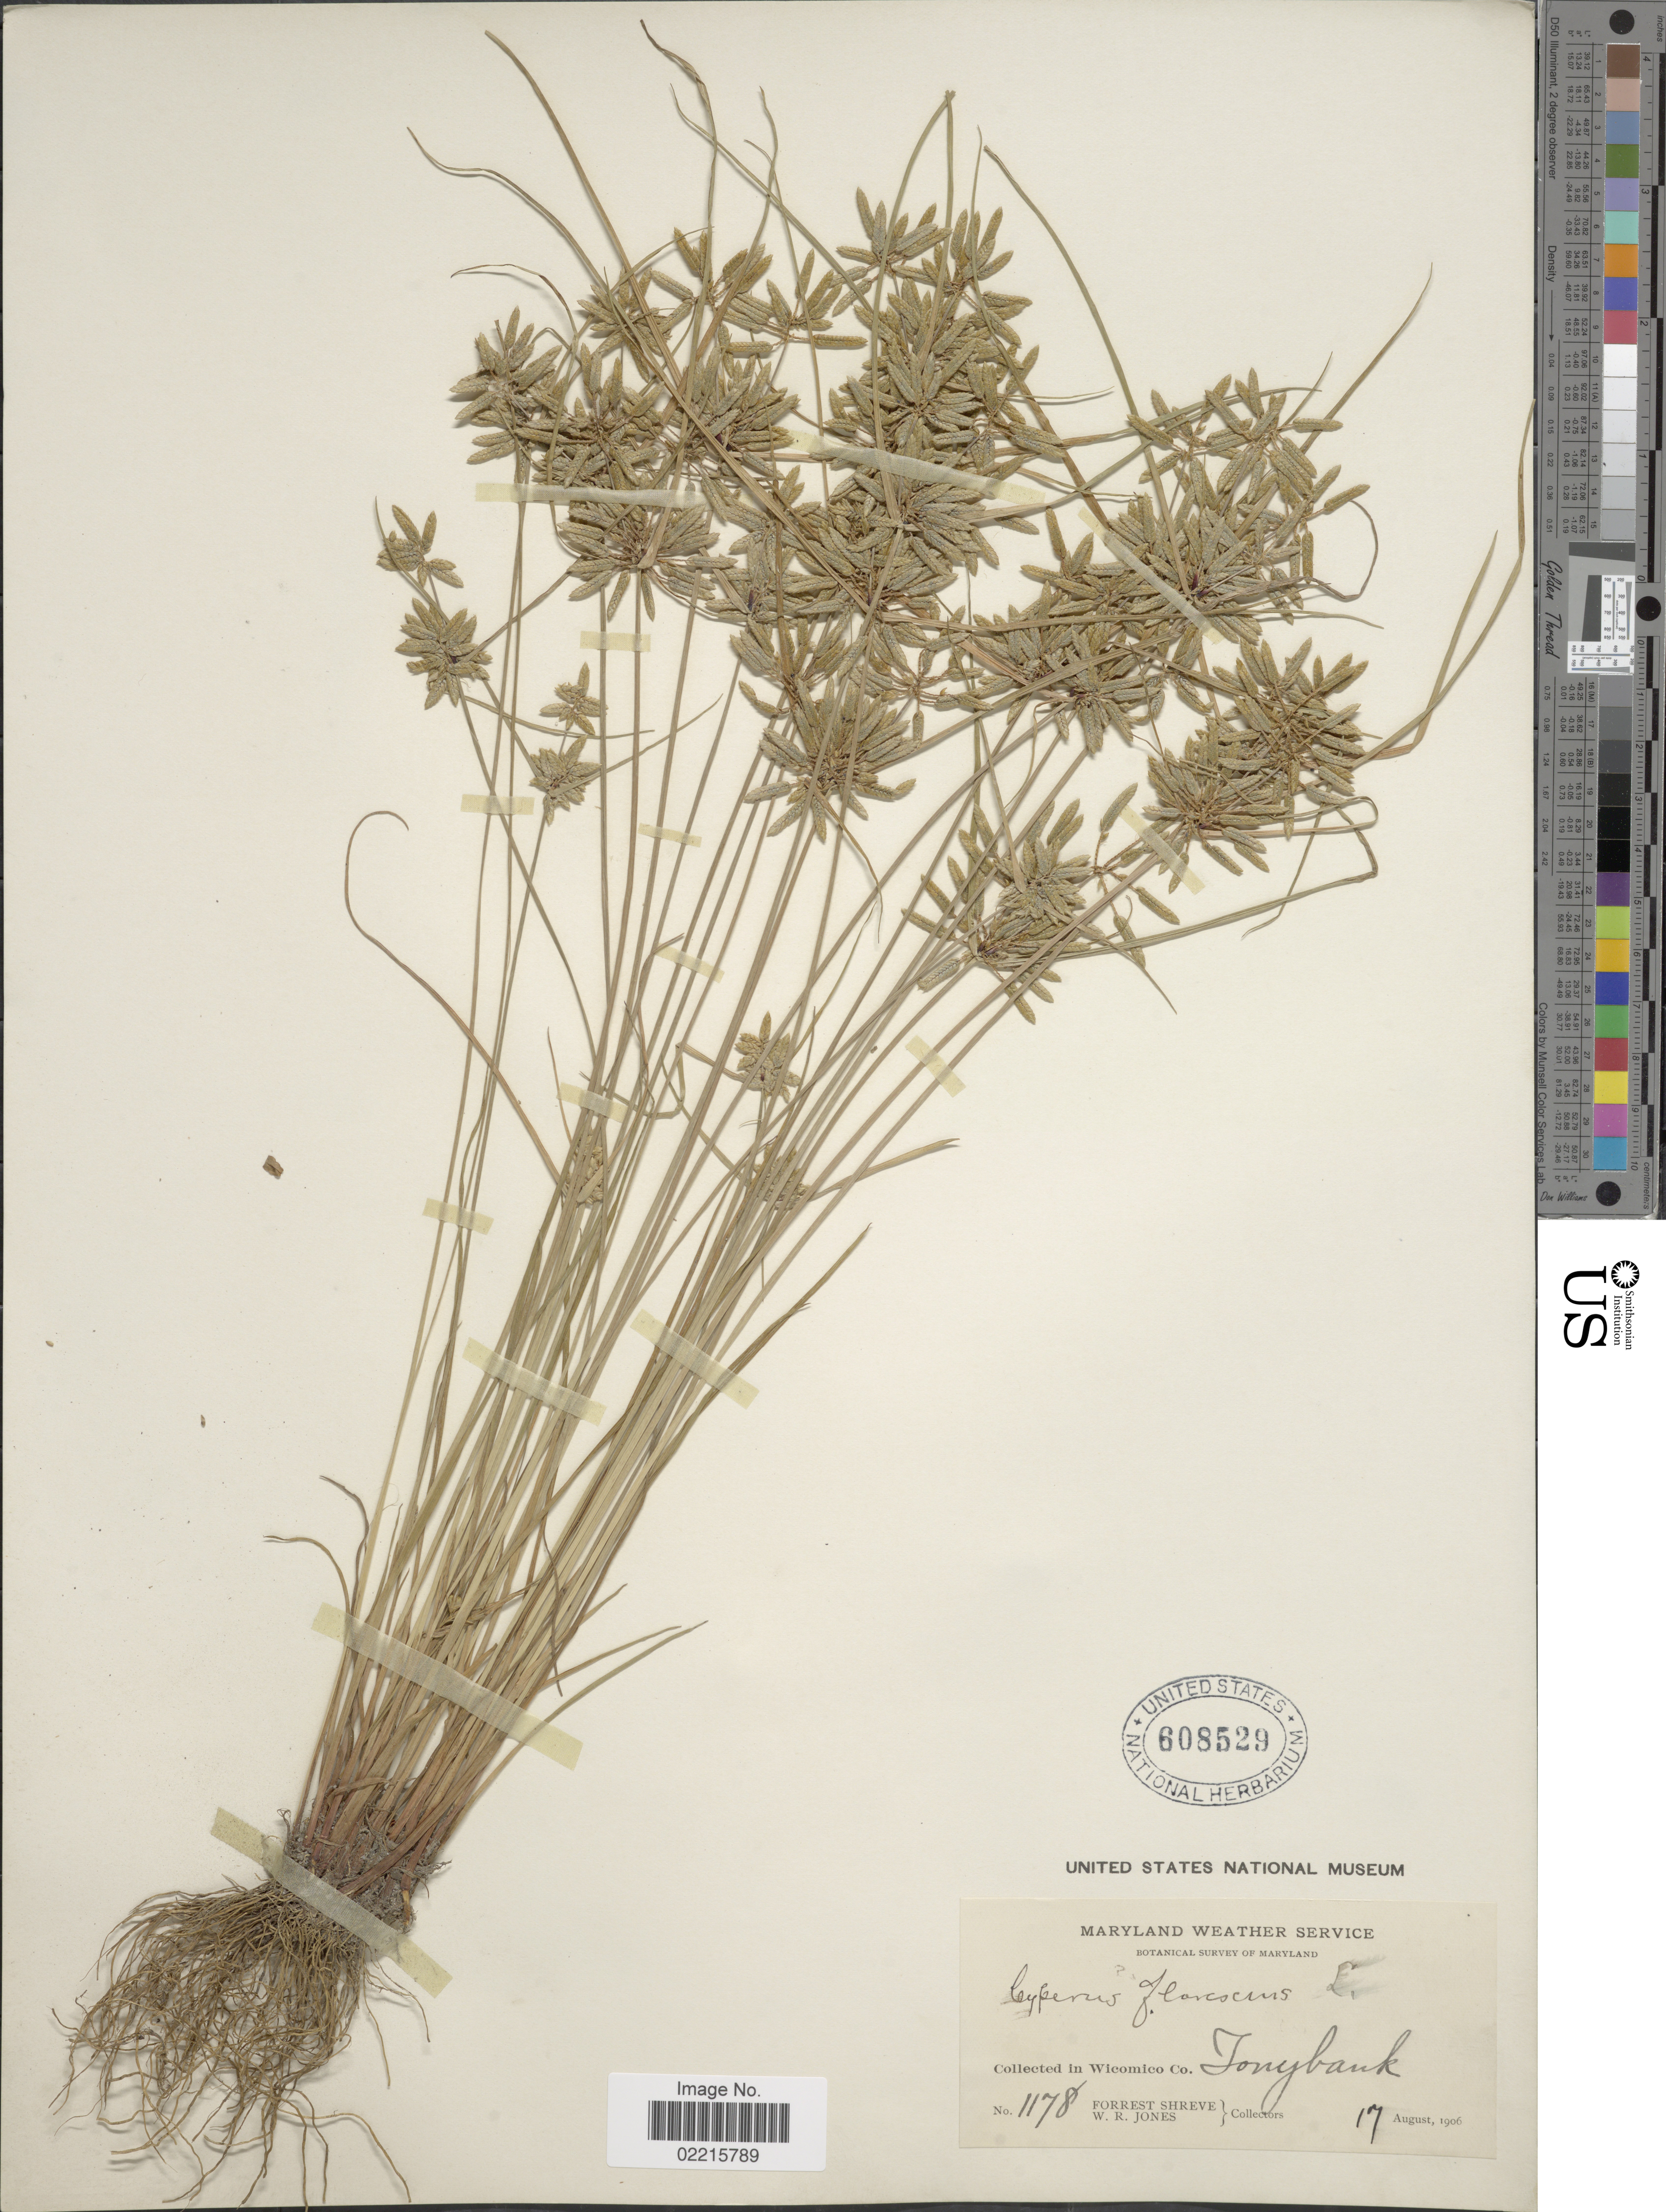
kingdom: Plantae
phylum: Tracheophyta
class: Liliopsida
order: Poales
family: Cyperaceae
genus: Cyperus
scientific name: Cyperus flavescens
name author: L.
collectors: F. Shreve & W. R. Jones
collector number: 1178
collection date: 1906-08-17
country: United States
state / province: Maryland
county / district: Wicomico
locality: In Wicomico Co. Tonybank, Maryland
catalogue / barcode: US 608529